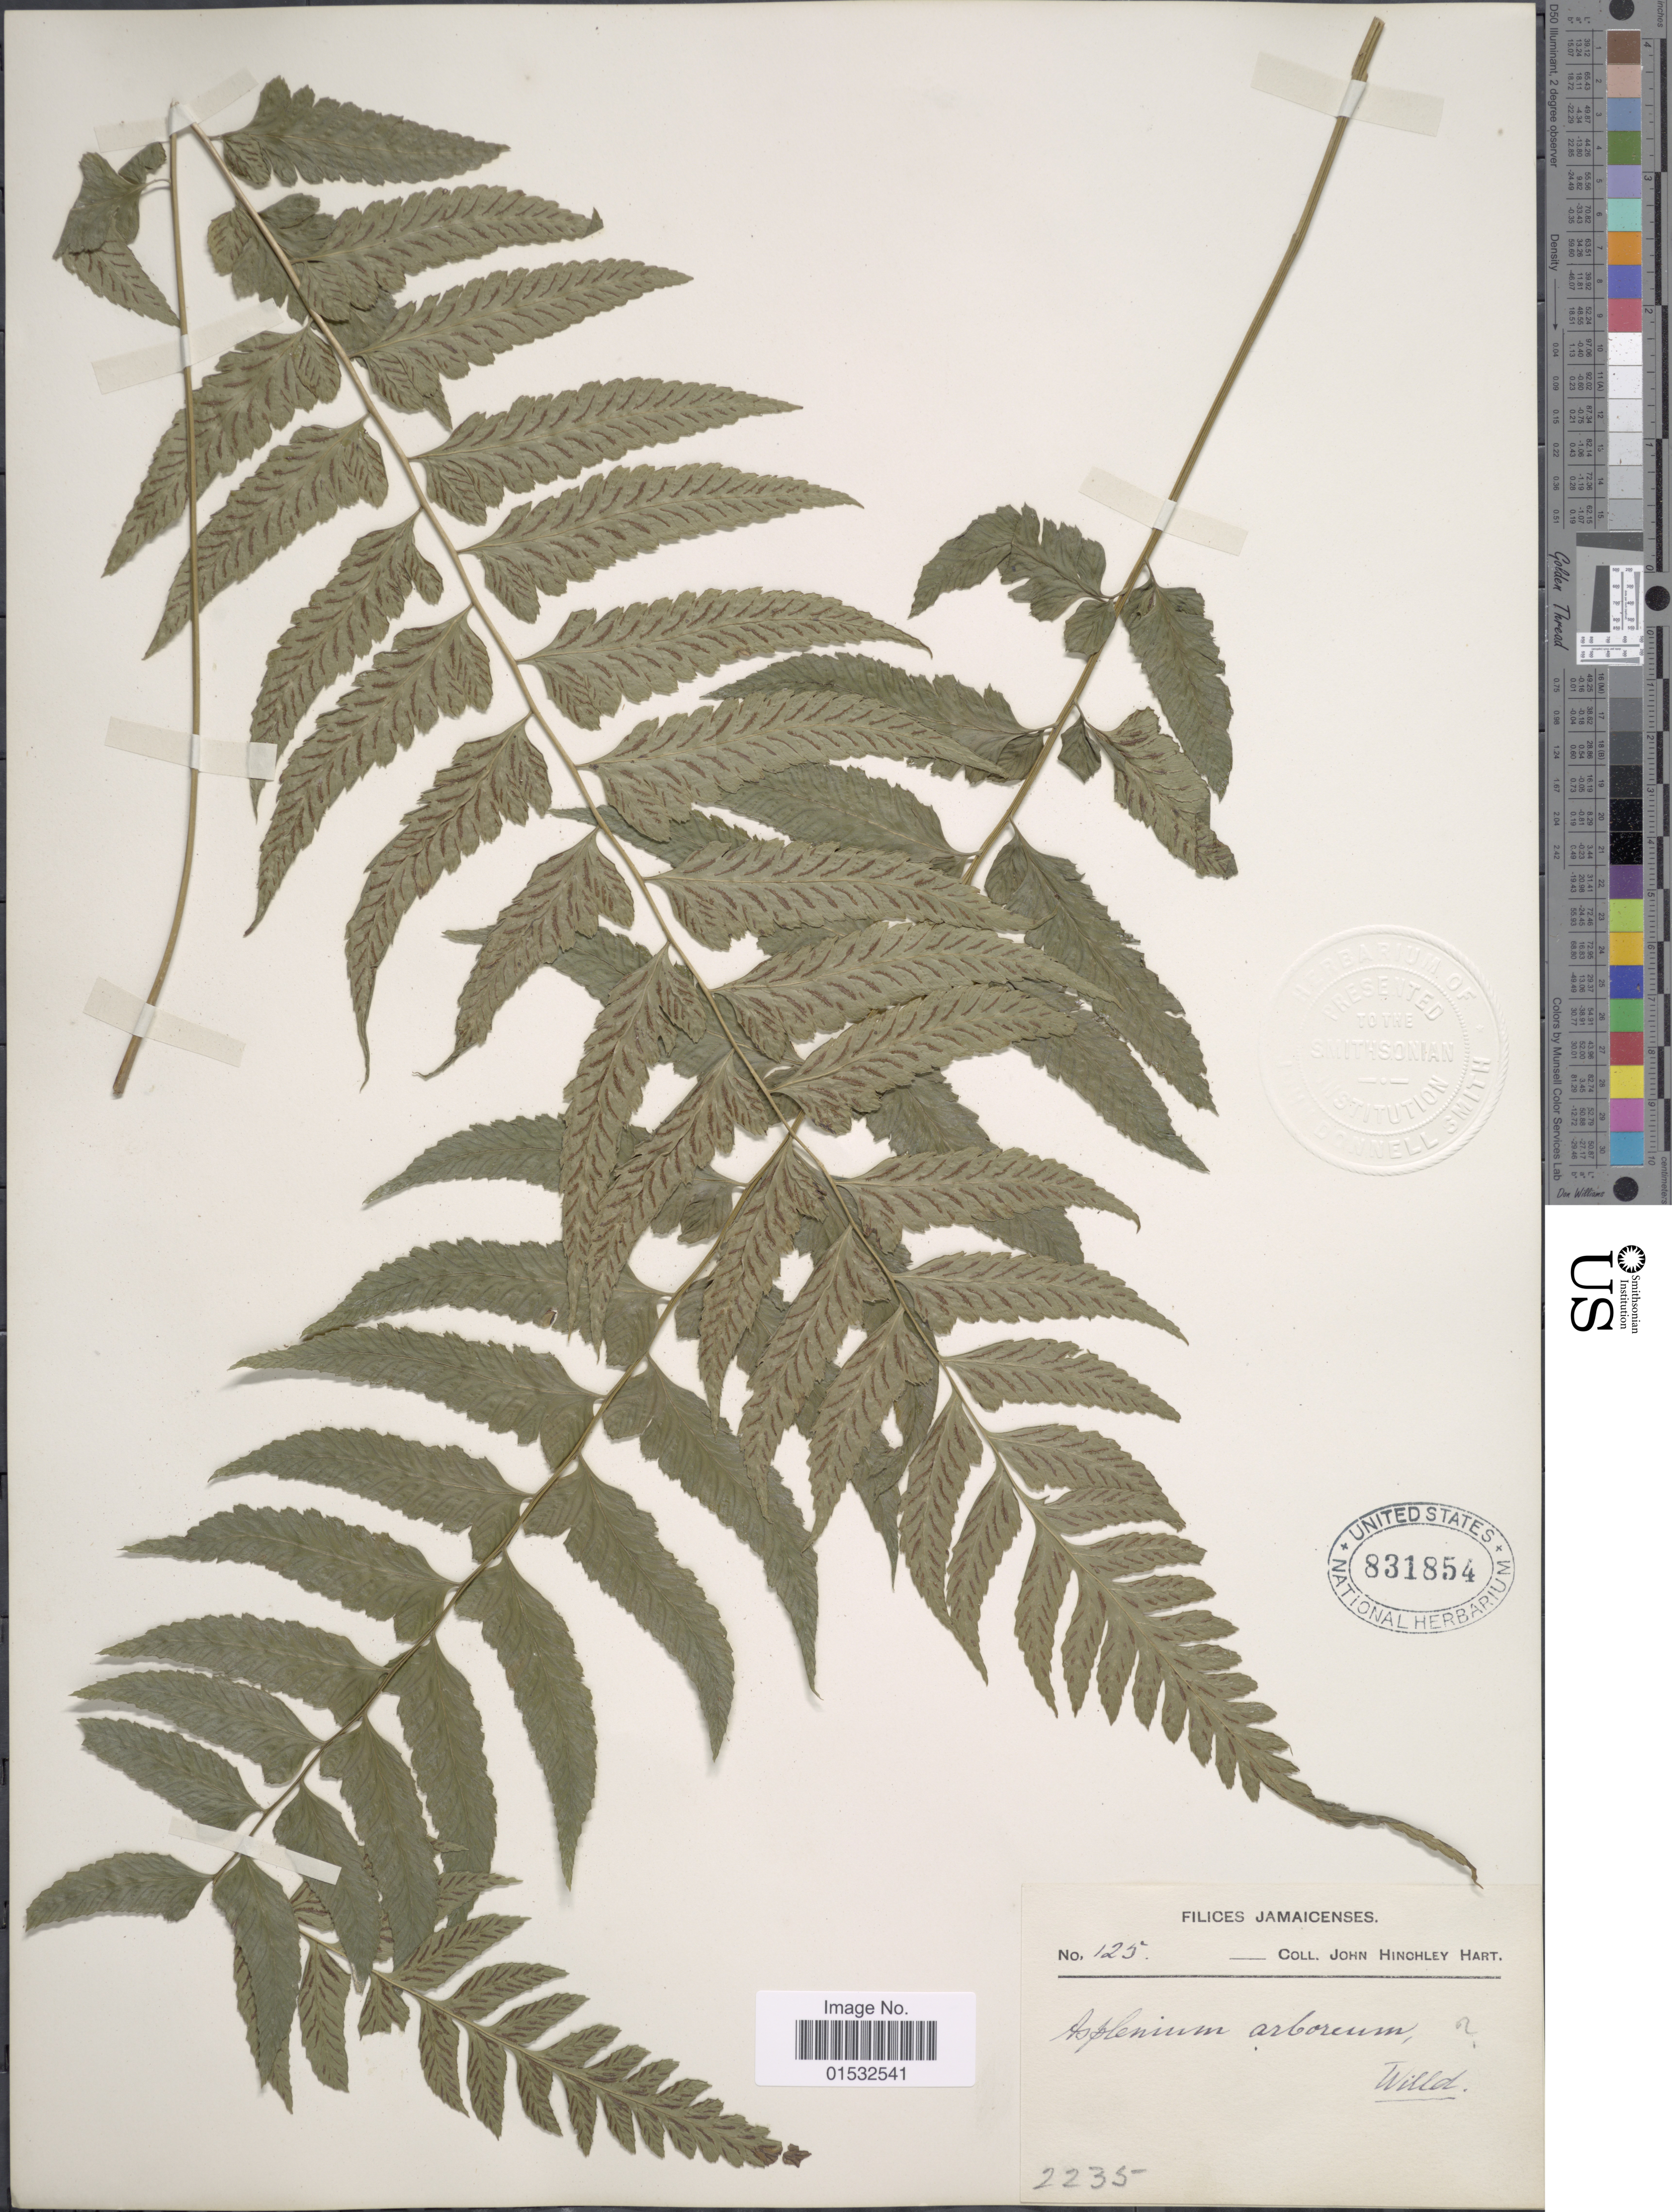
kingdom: Plantae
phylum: Tracheophyta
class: Polypodiopsida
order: Polypodiales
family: Athyriaceae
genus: Diplazium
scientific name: Diplazium cristatum x D. unilobum (Poir.) Hieron.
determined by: Sánchez, C.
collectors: J. H. Hart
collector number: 125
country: Jamaica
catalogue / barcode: US 831854